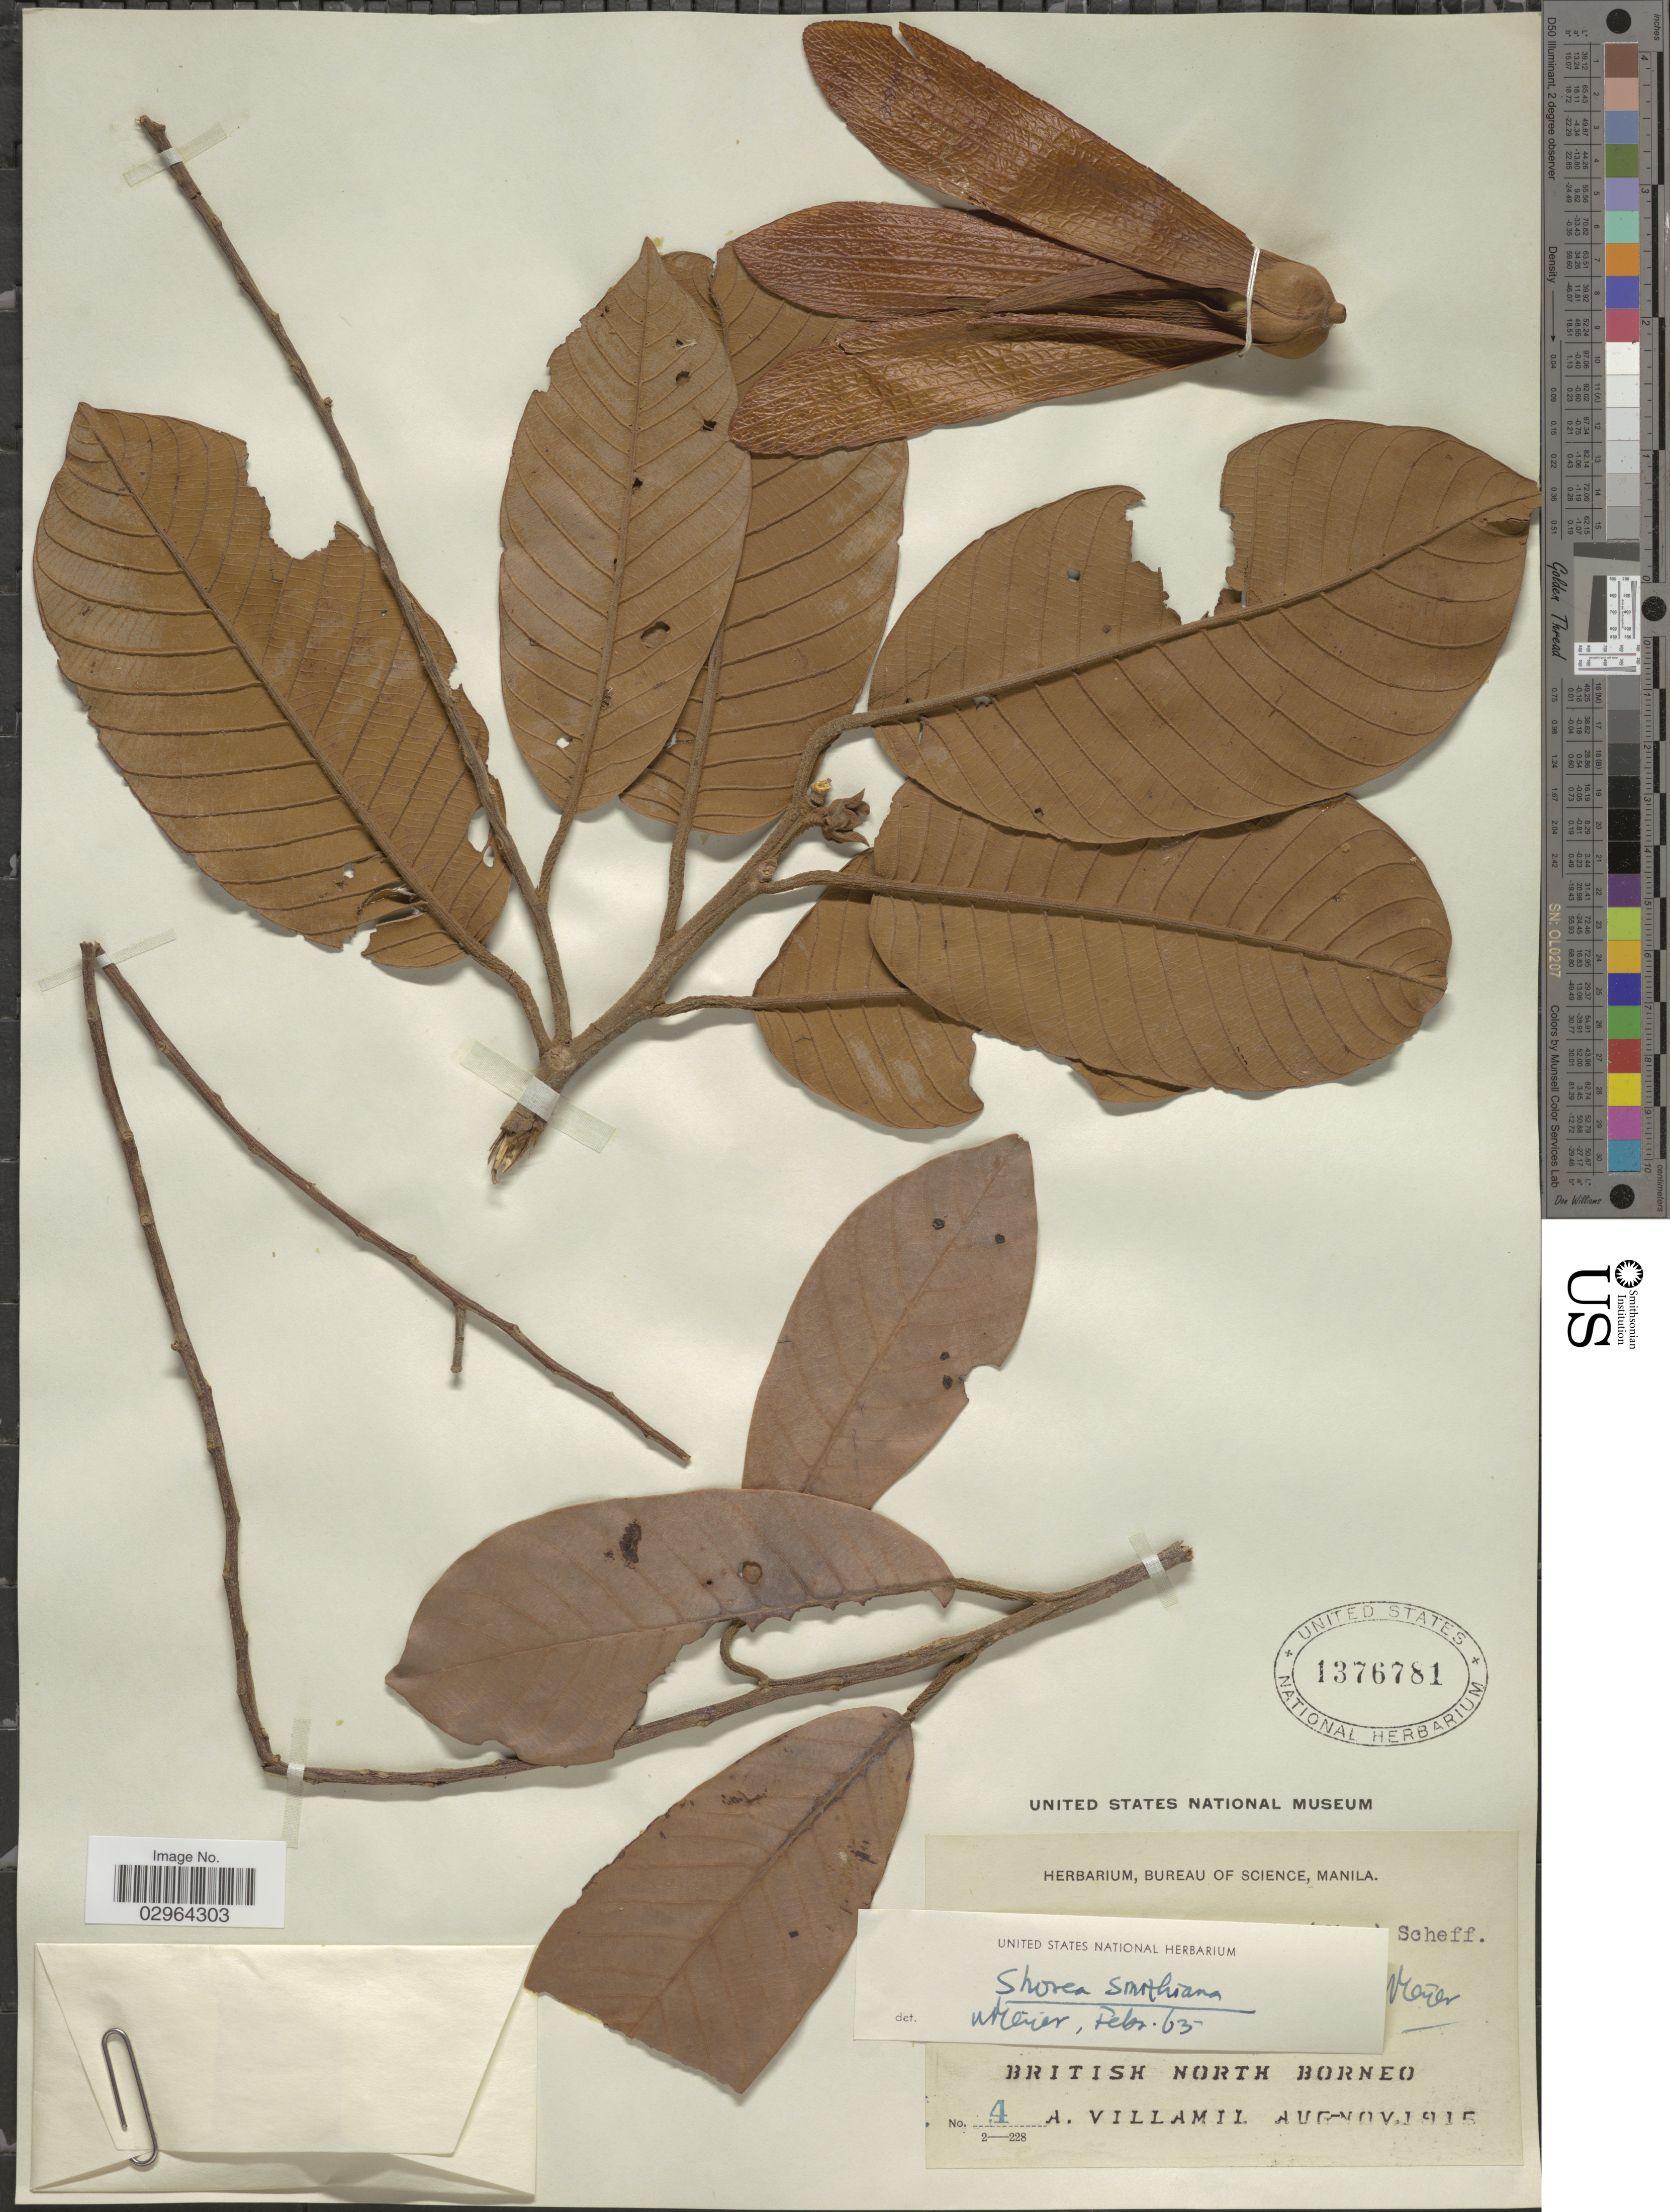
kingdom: Plantae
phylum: Tracheophyta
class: Magnoliopsida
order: Malvales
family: Dipterocarpaceae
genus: Rubroshorea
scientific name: Rubroshorea smithiana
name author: (Symington) P.S. Ashton & J. Heck.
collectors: A. Villamil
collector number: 4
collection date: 1915-08/1915-11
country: Malaysia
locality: British North Borneo.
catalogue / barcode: US 1376781